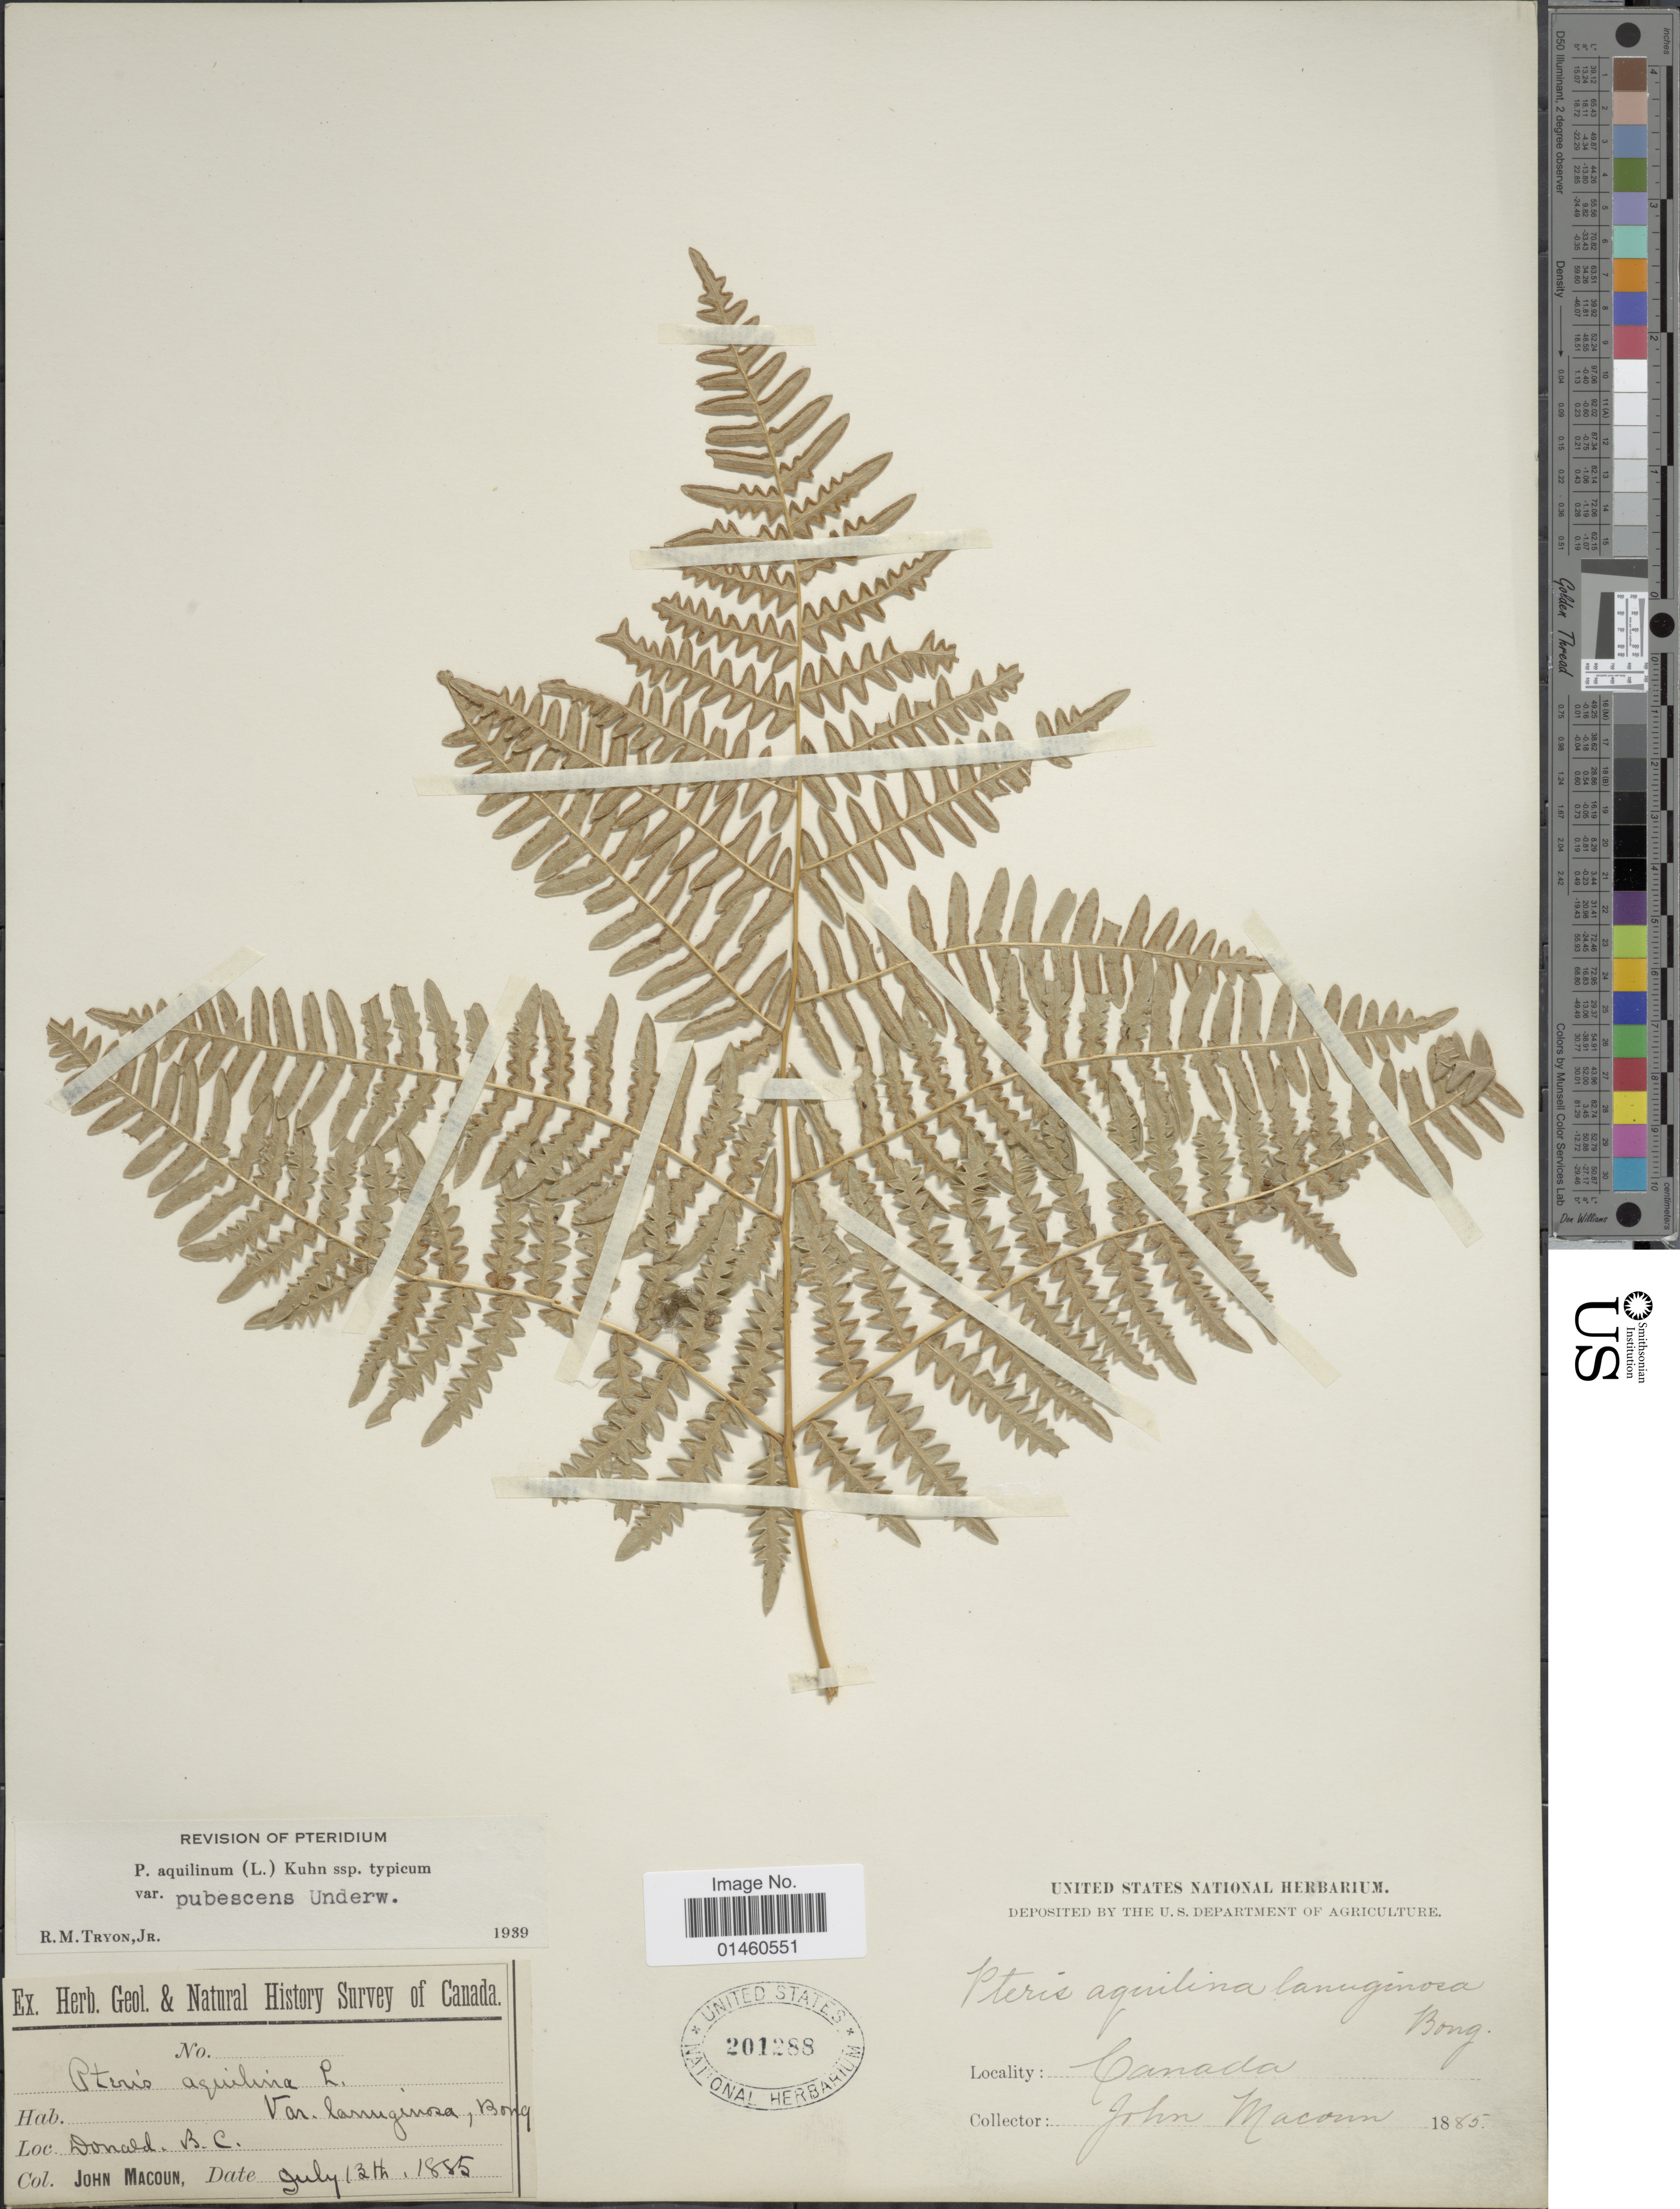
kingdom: Plantae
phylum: Tracheophyta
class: Polypodiopsida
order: Polypodiales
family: Dennstaedtiaceae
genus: Pteridium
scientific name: Pteridium pubescens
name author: (Underw.) Christenh.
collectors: J. Macoun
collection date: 1885-07-13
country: Canada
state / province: British Columbia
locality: Donald. B.C.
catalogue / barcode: US 201288